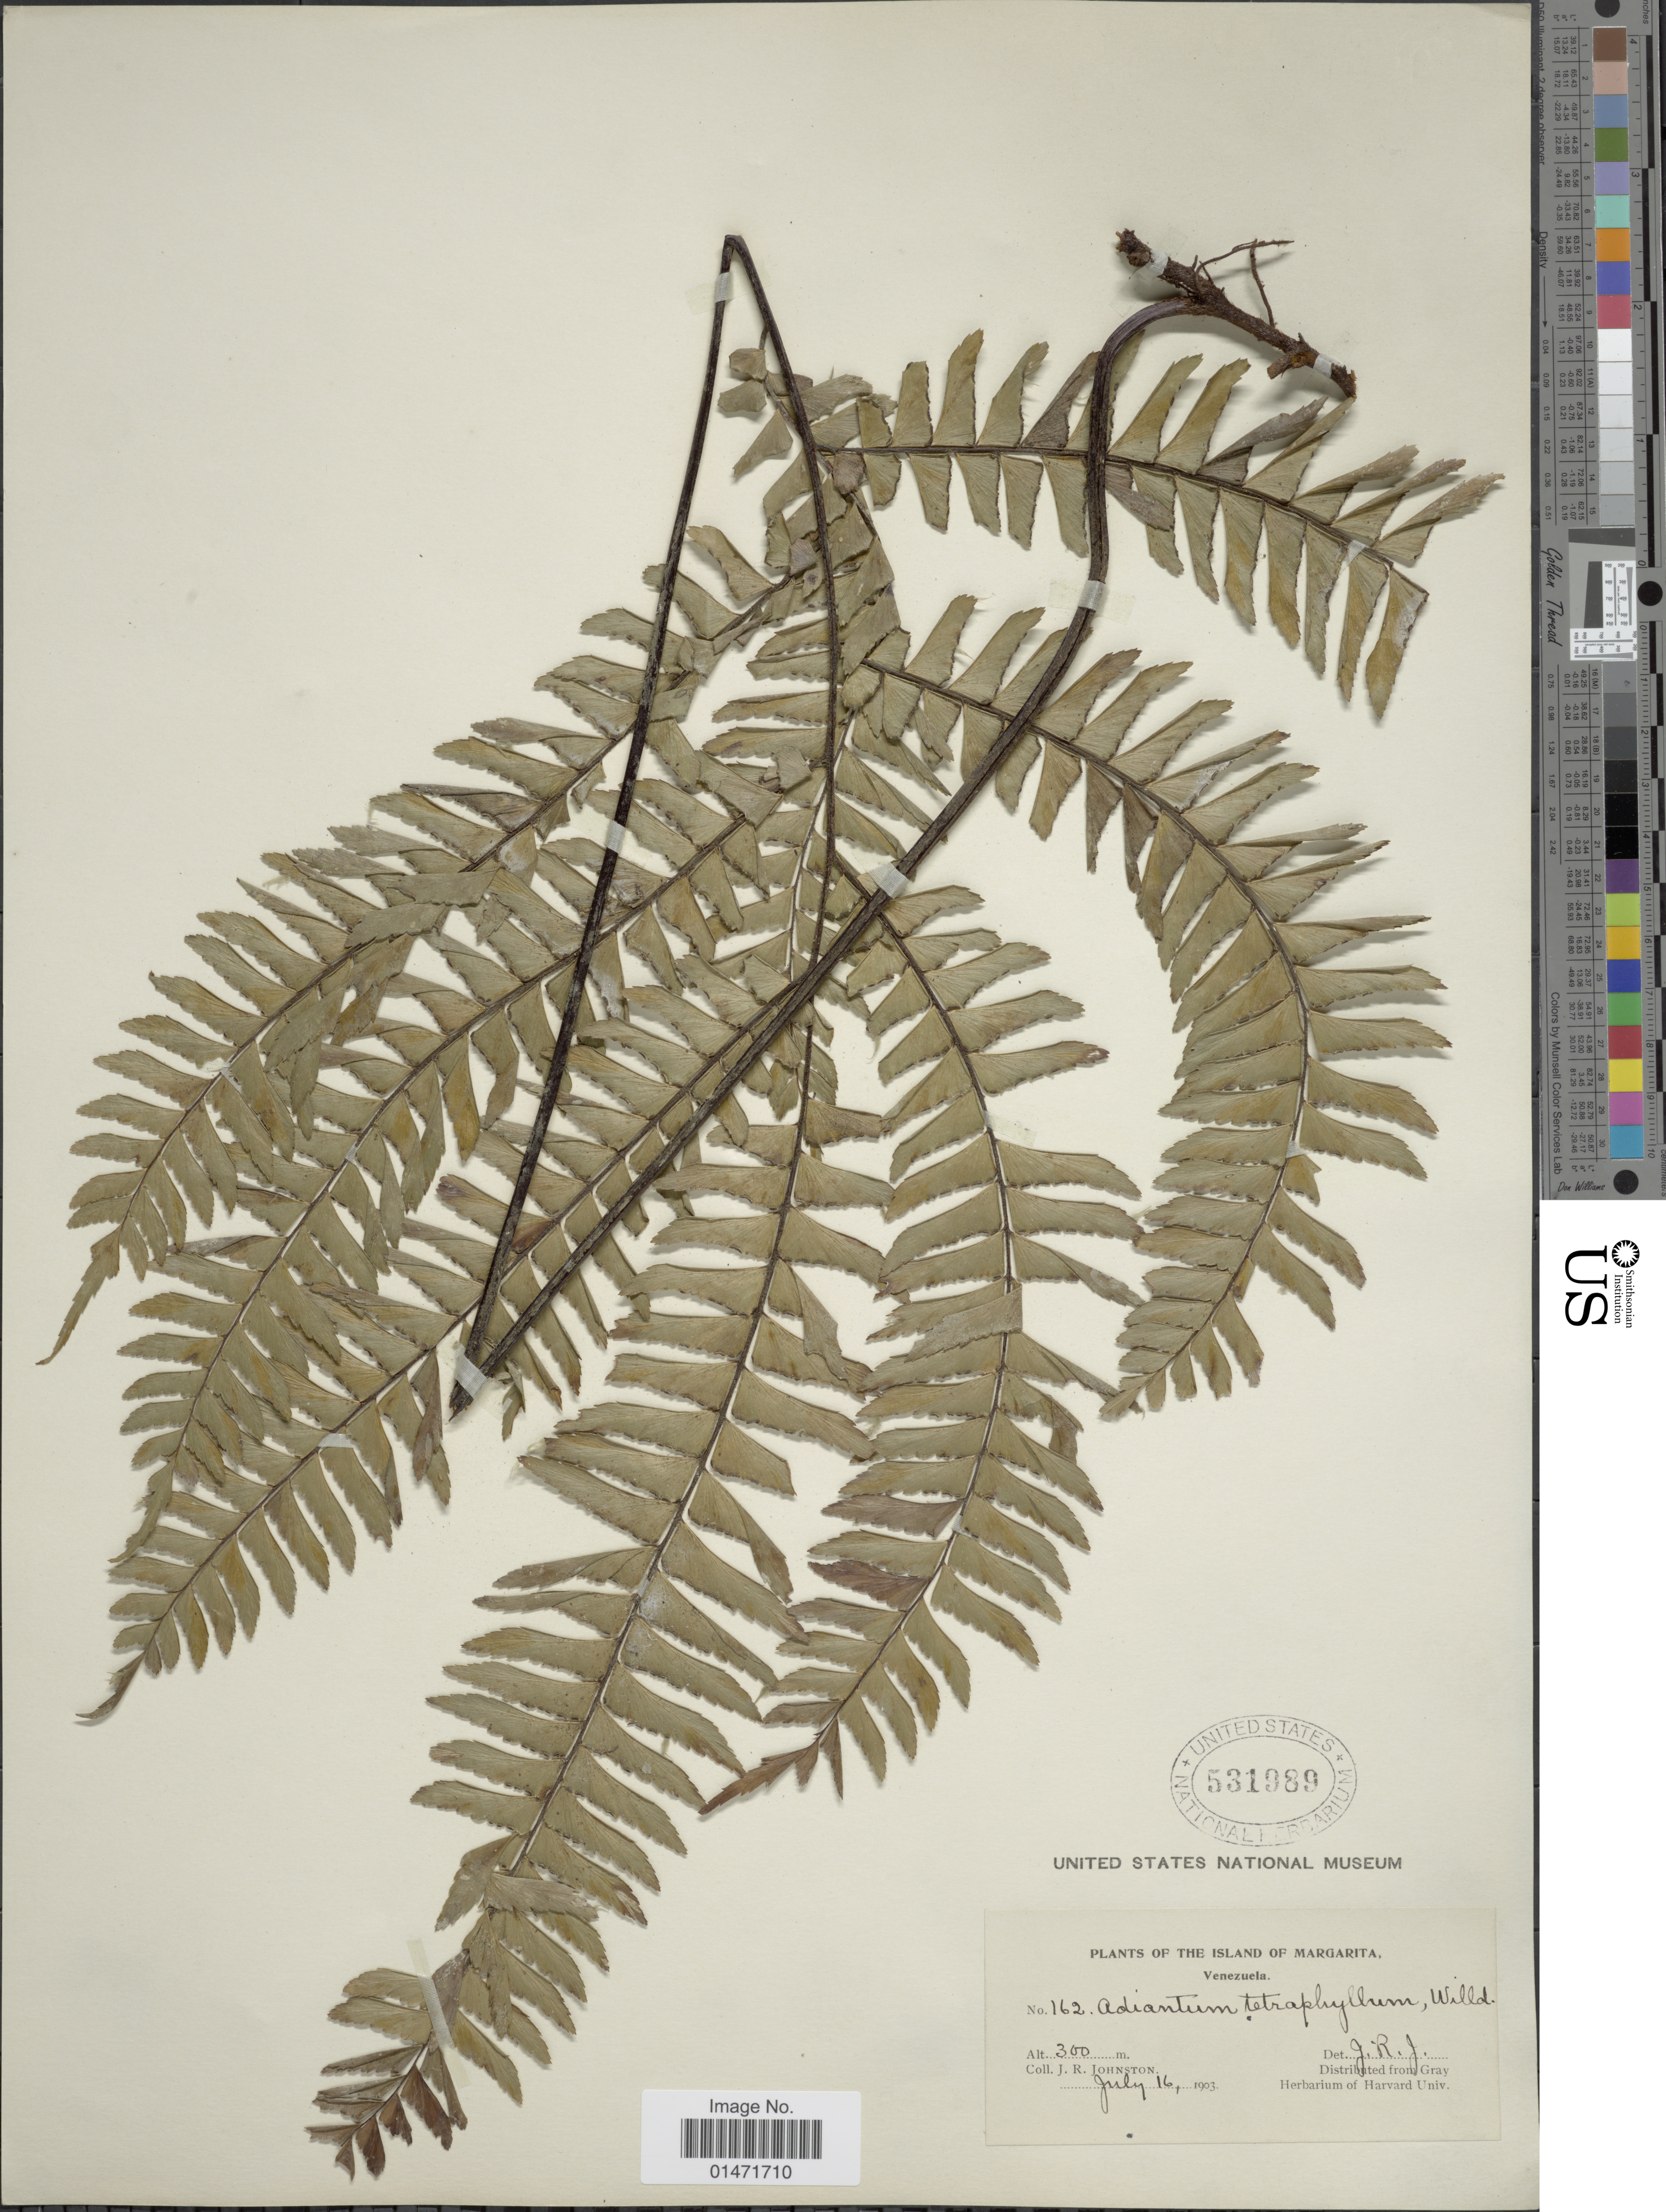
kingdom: Plantae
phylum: Tracheophyta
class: Polypodiopsida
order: Polypodiales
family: Pteridaceae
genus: Adiantum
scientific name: Adiantum tetraphyllum x A. villosum L.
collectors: J. Johnston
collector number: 162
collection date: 1903-07-16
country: Venezuela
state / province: Nueva Esparta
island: Margarita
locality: Island of Margarita.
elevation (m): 300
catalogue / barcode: US 531989